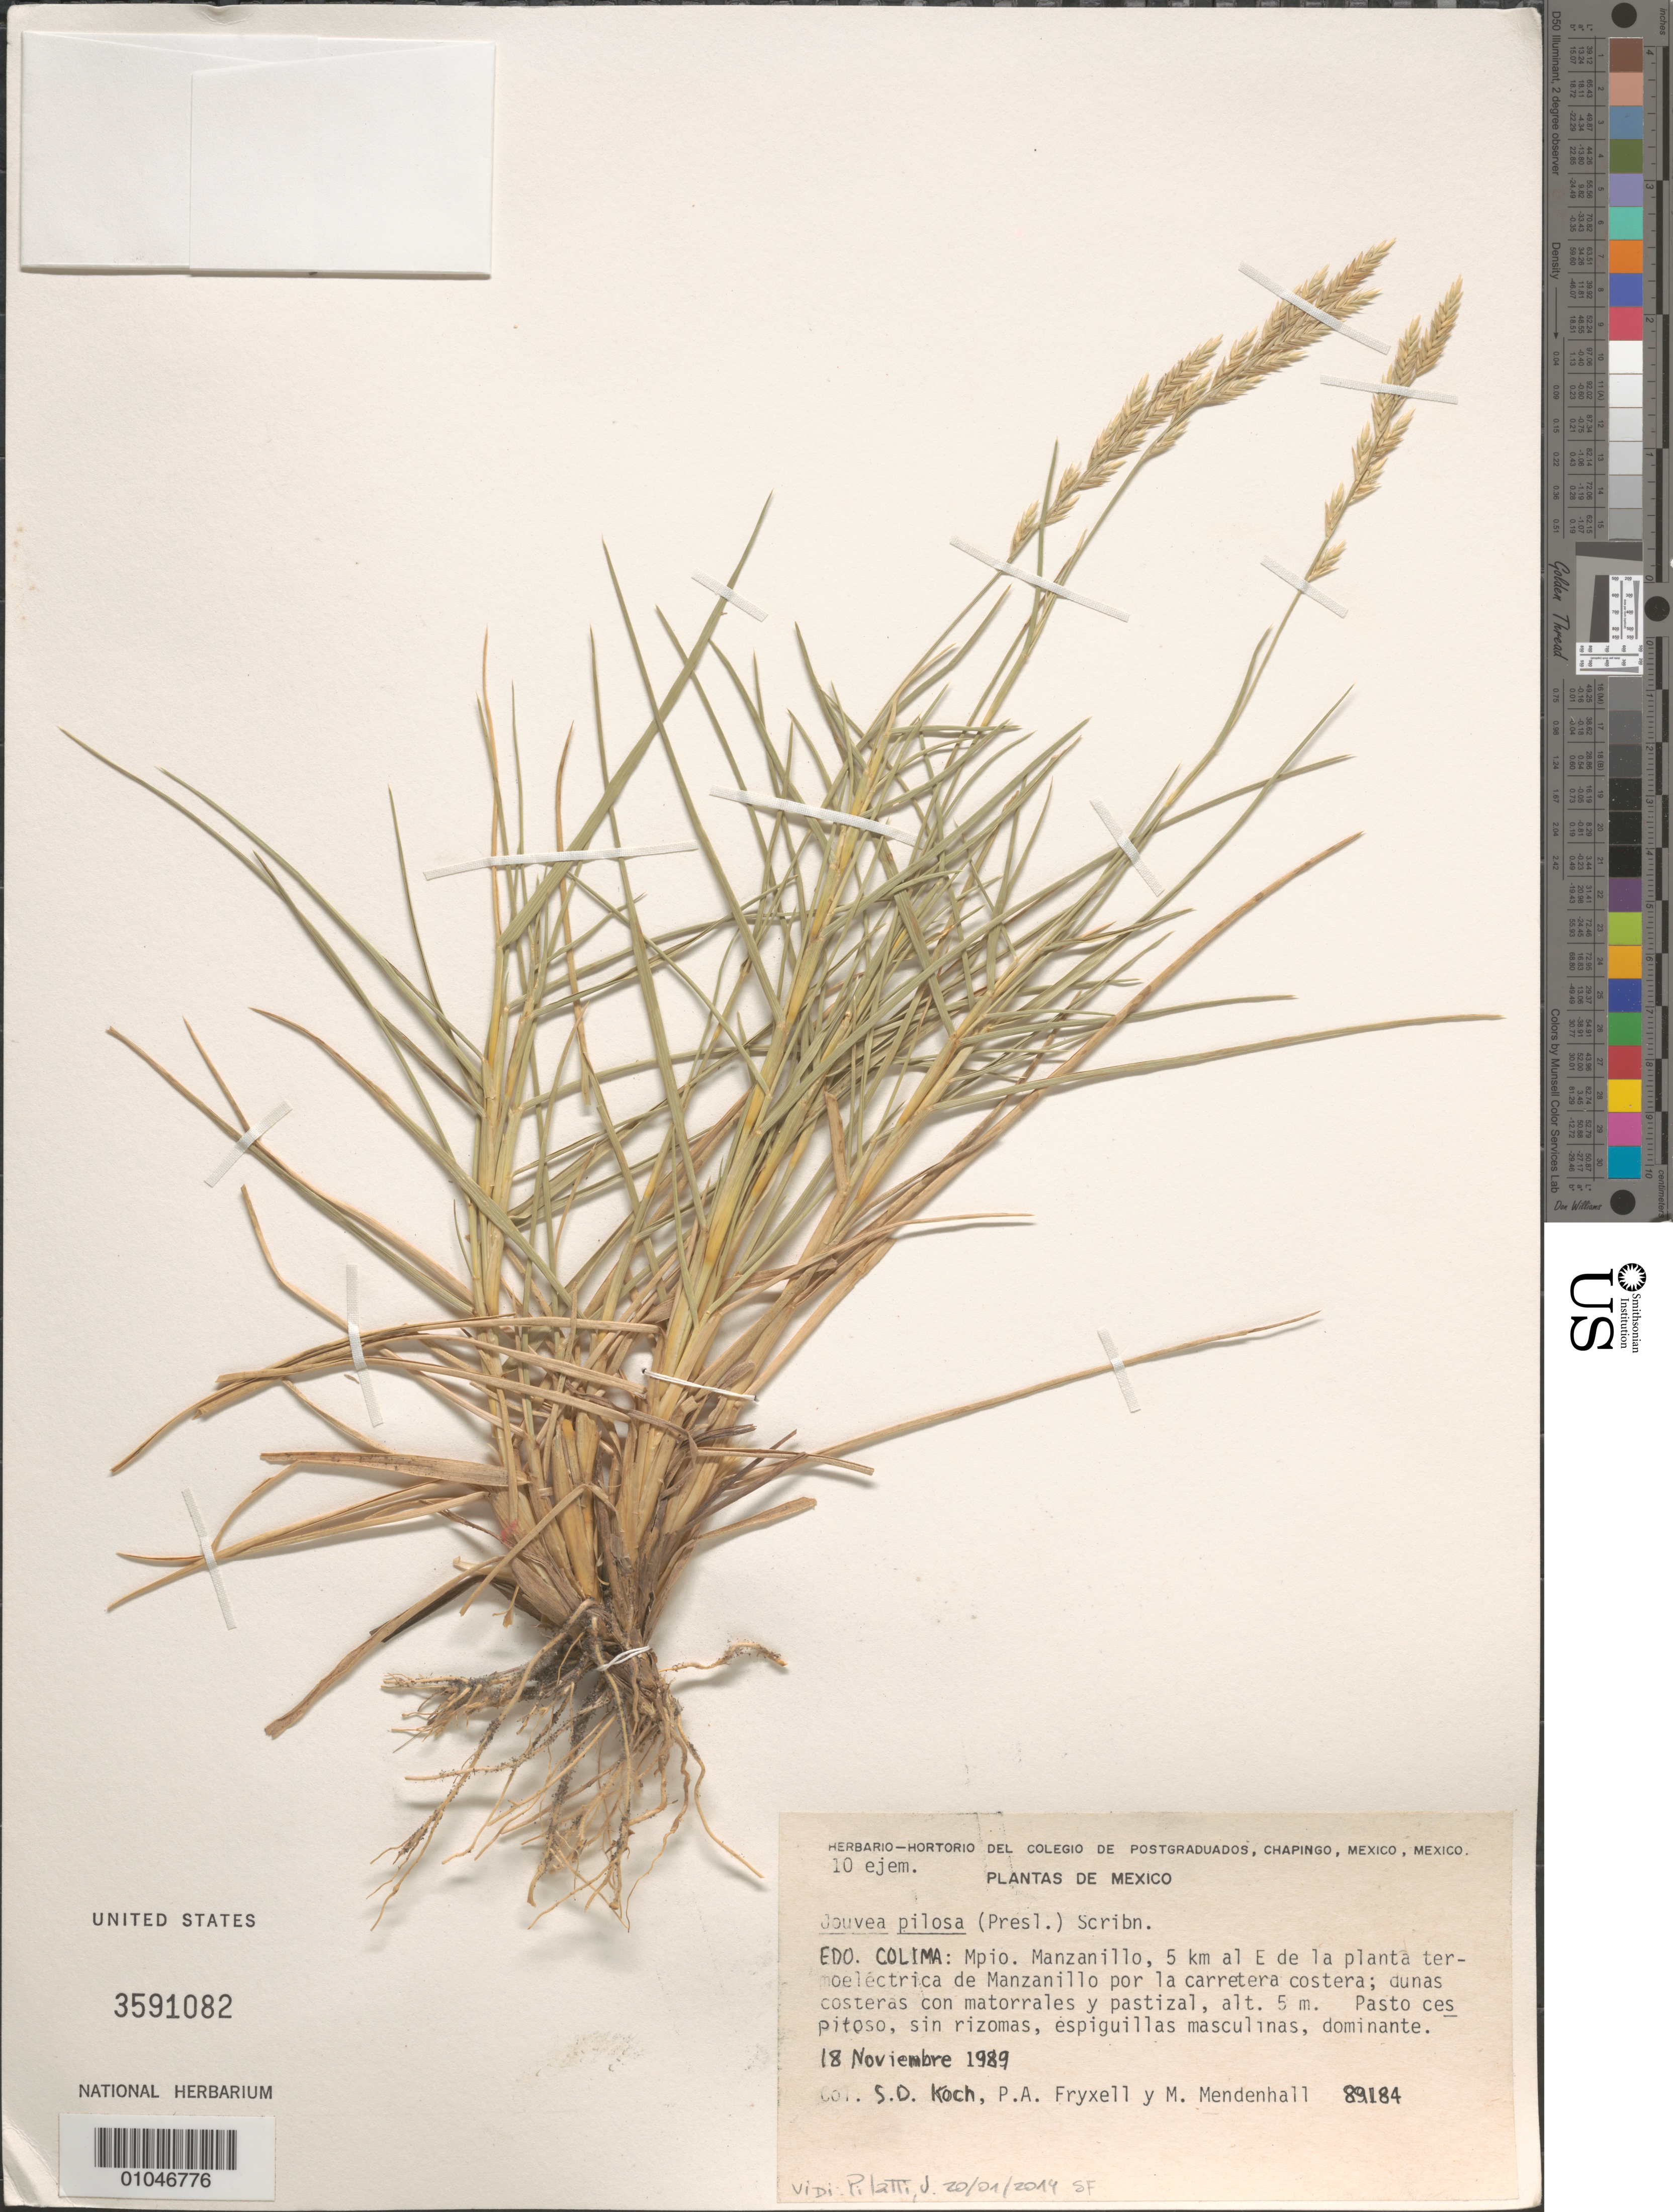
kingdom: Plantae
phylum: Tracheophyta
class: Liliopsida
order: Poales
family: Poaceae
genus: Jouvea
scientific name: Jouvea pilosa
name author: (J. Presl) Scribn.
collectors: S. D. Koch, P. A. Fryxell & M. Mendenhall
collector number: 89184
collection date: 1989-11-18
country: Mexico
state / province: Colima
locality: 5 km al E de la planta termoelectrica de Manzanillo por la carretera costera, Mpio. Manzanillo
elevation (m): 5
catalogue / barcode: US 3591082